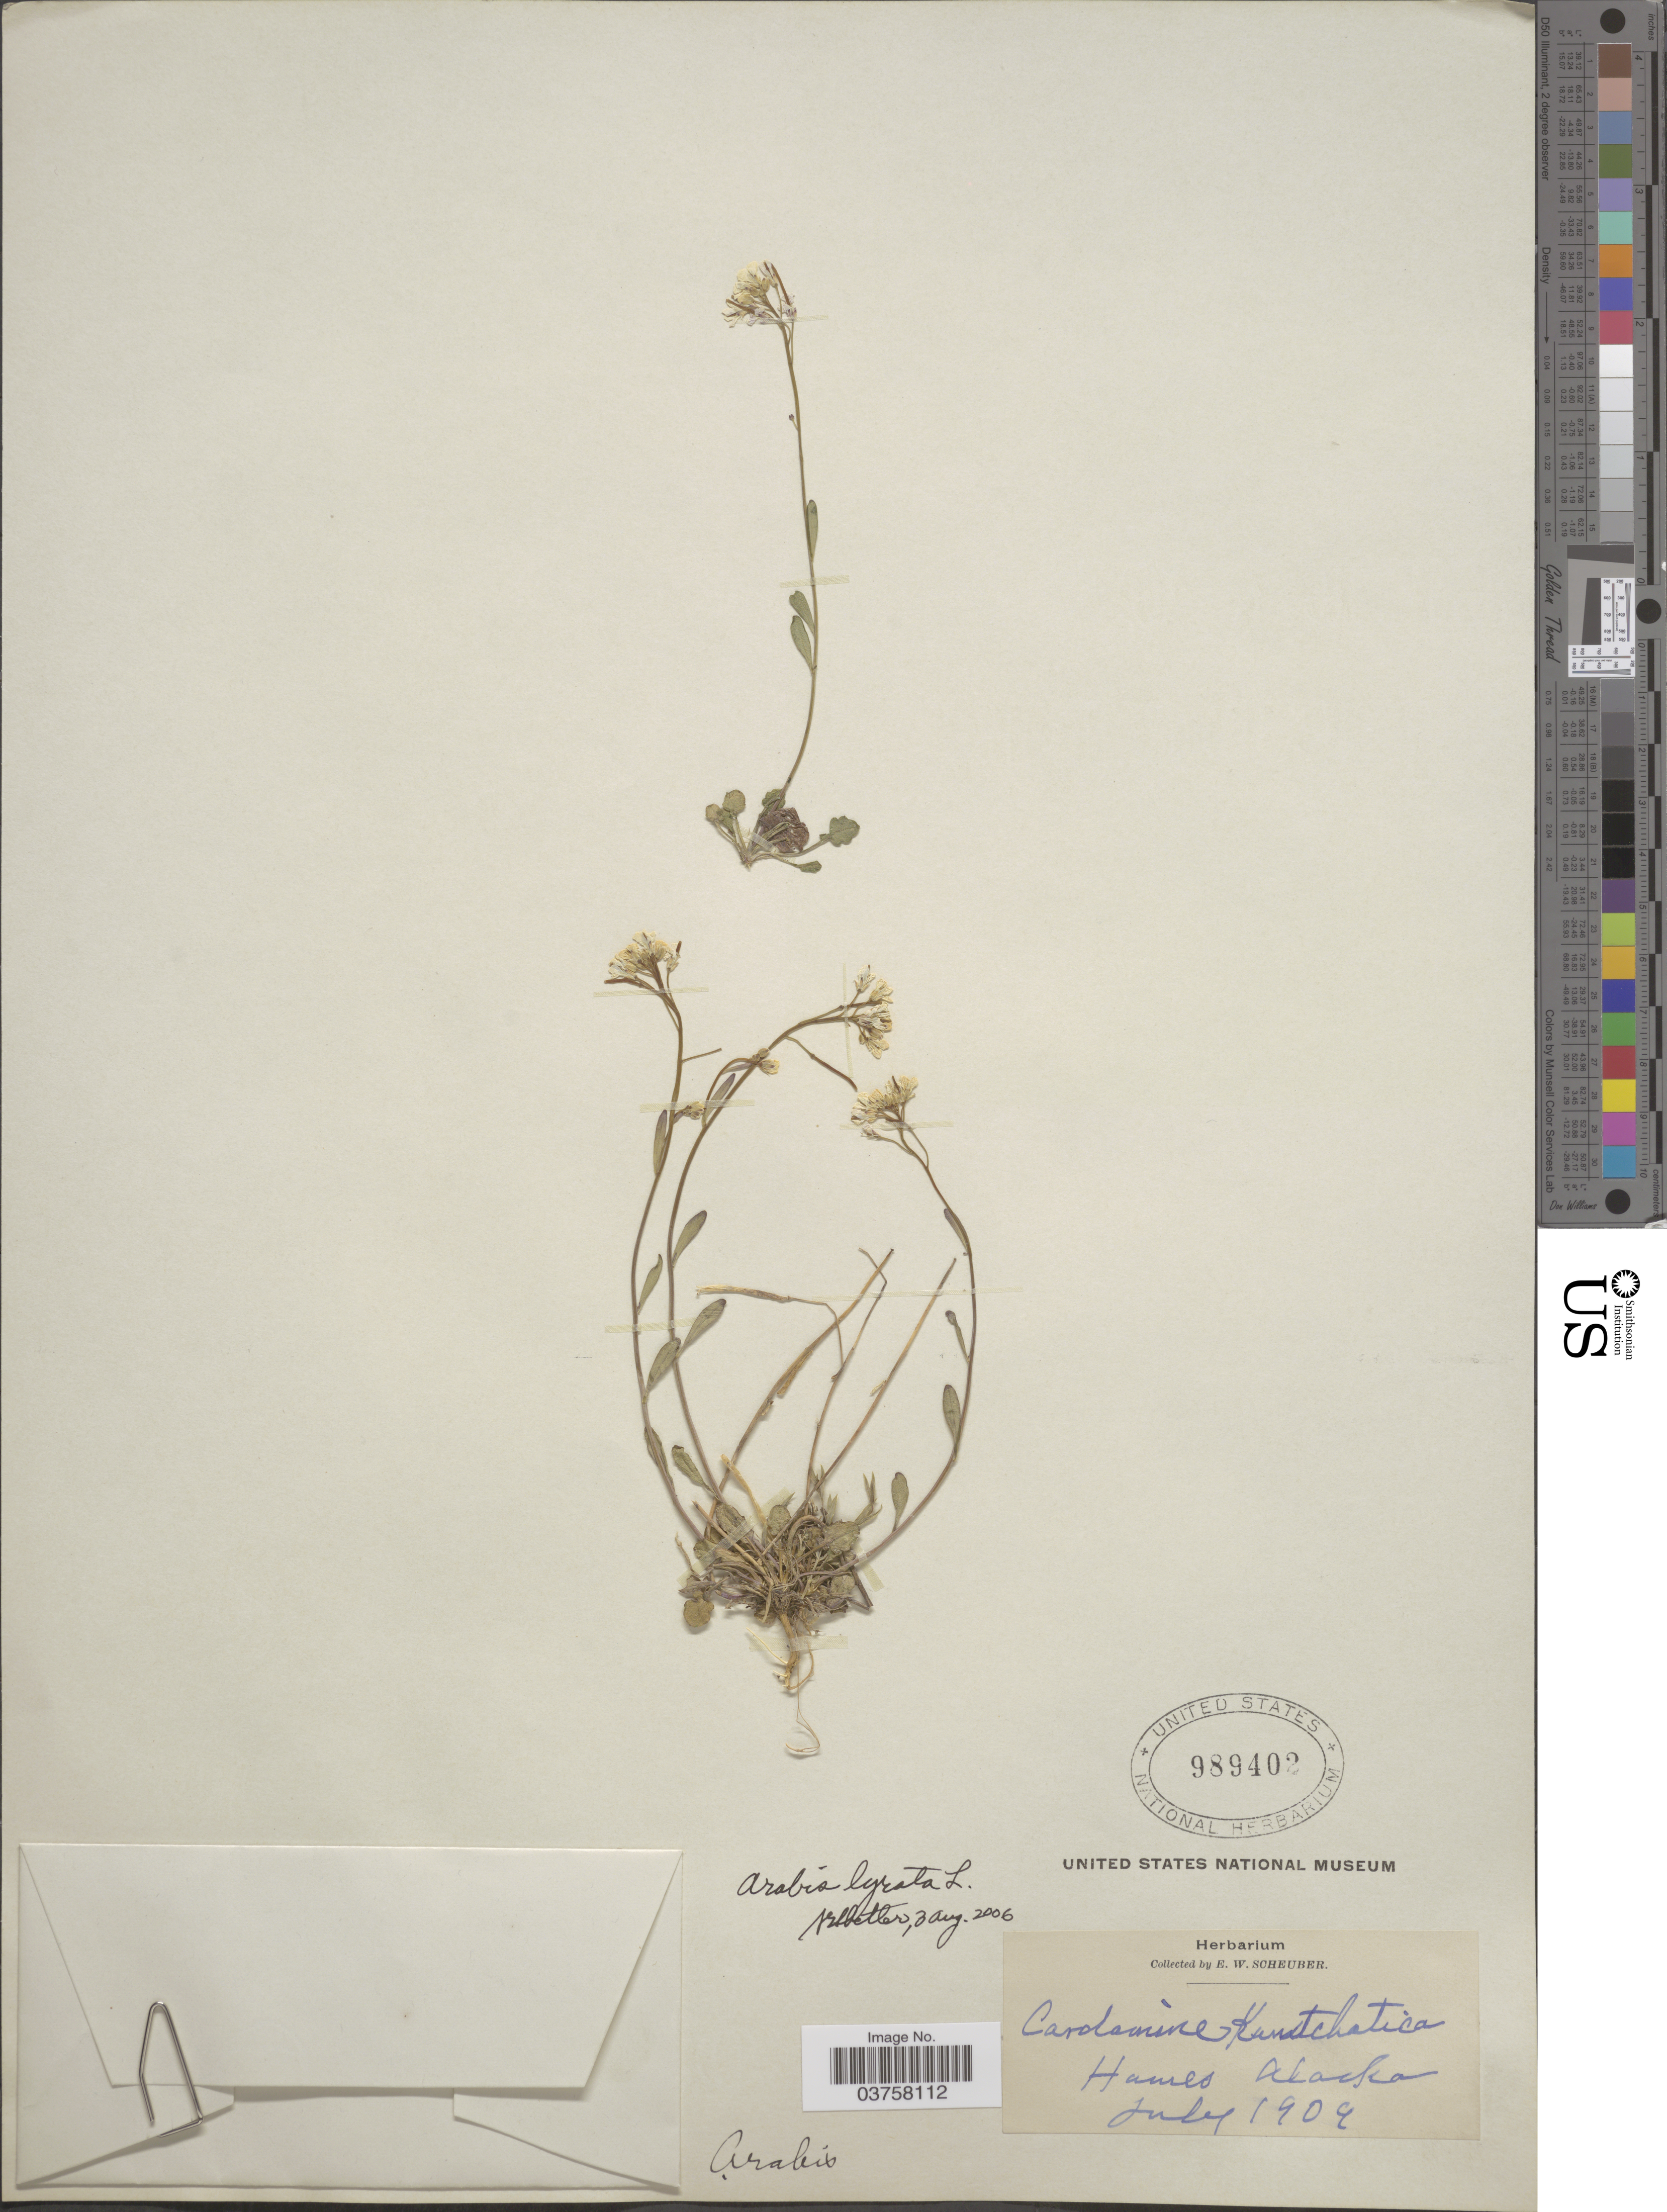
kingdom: Plantae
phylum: Tracheophyta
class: Magnoliopsida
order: Brassicales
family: Brassicaceae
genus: Arabis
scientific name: Arabis lyrata var. kamchatica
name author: Fisch. ex DC.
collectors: E. Scheuber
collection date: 1909-07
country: United States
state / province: Alaska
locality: Hames.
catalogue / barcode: US 989402